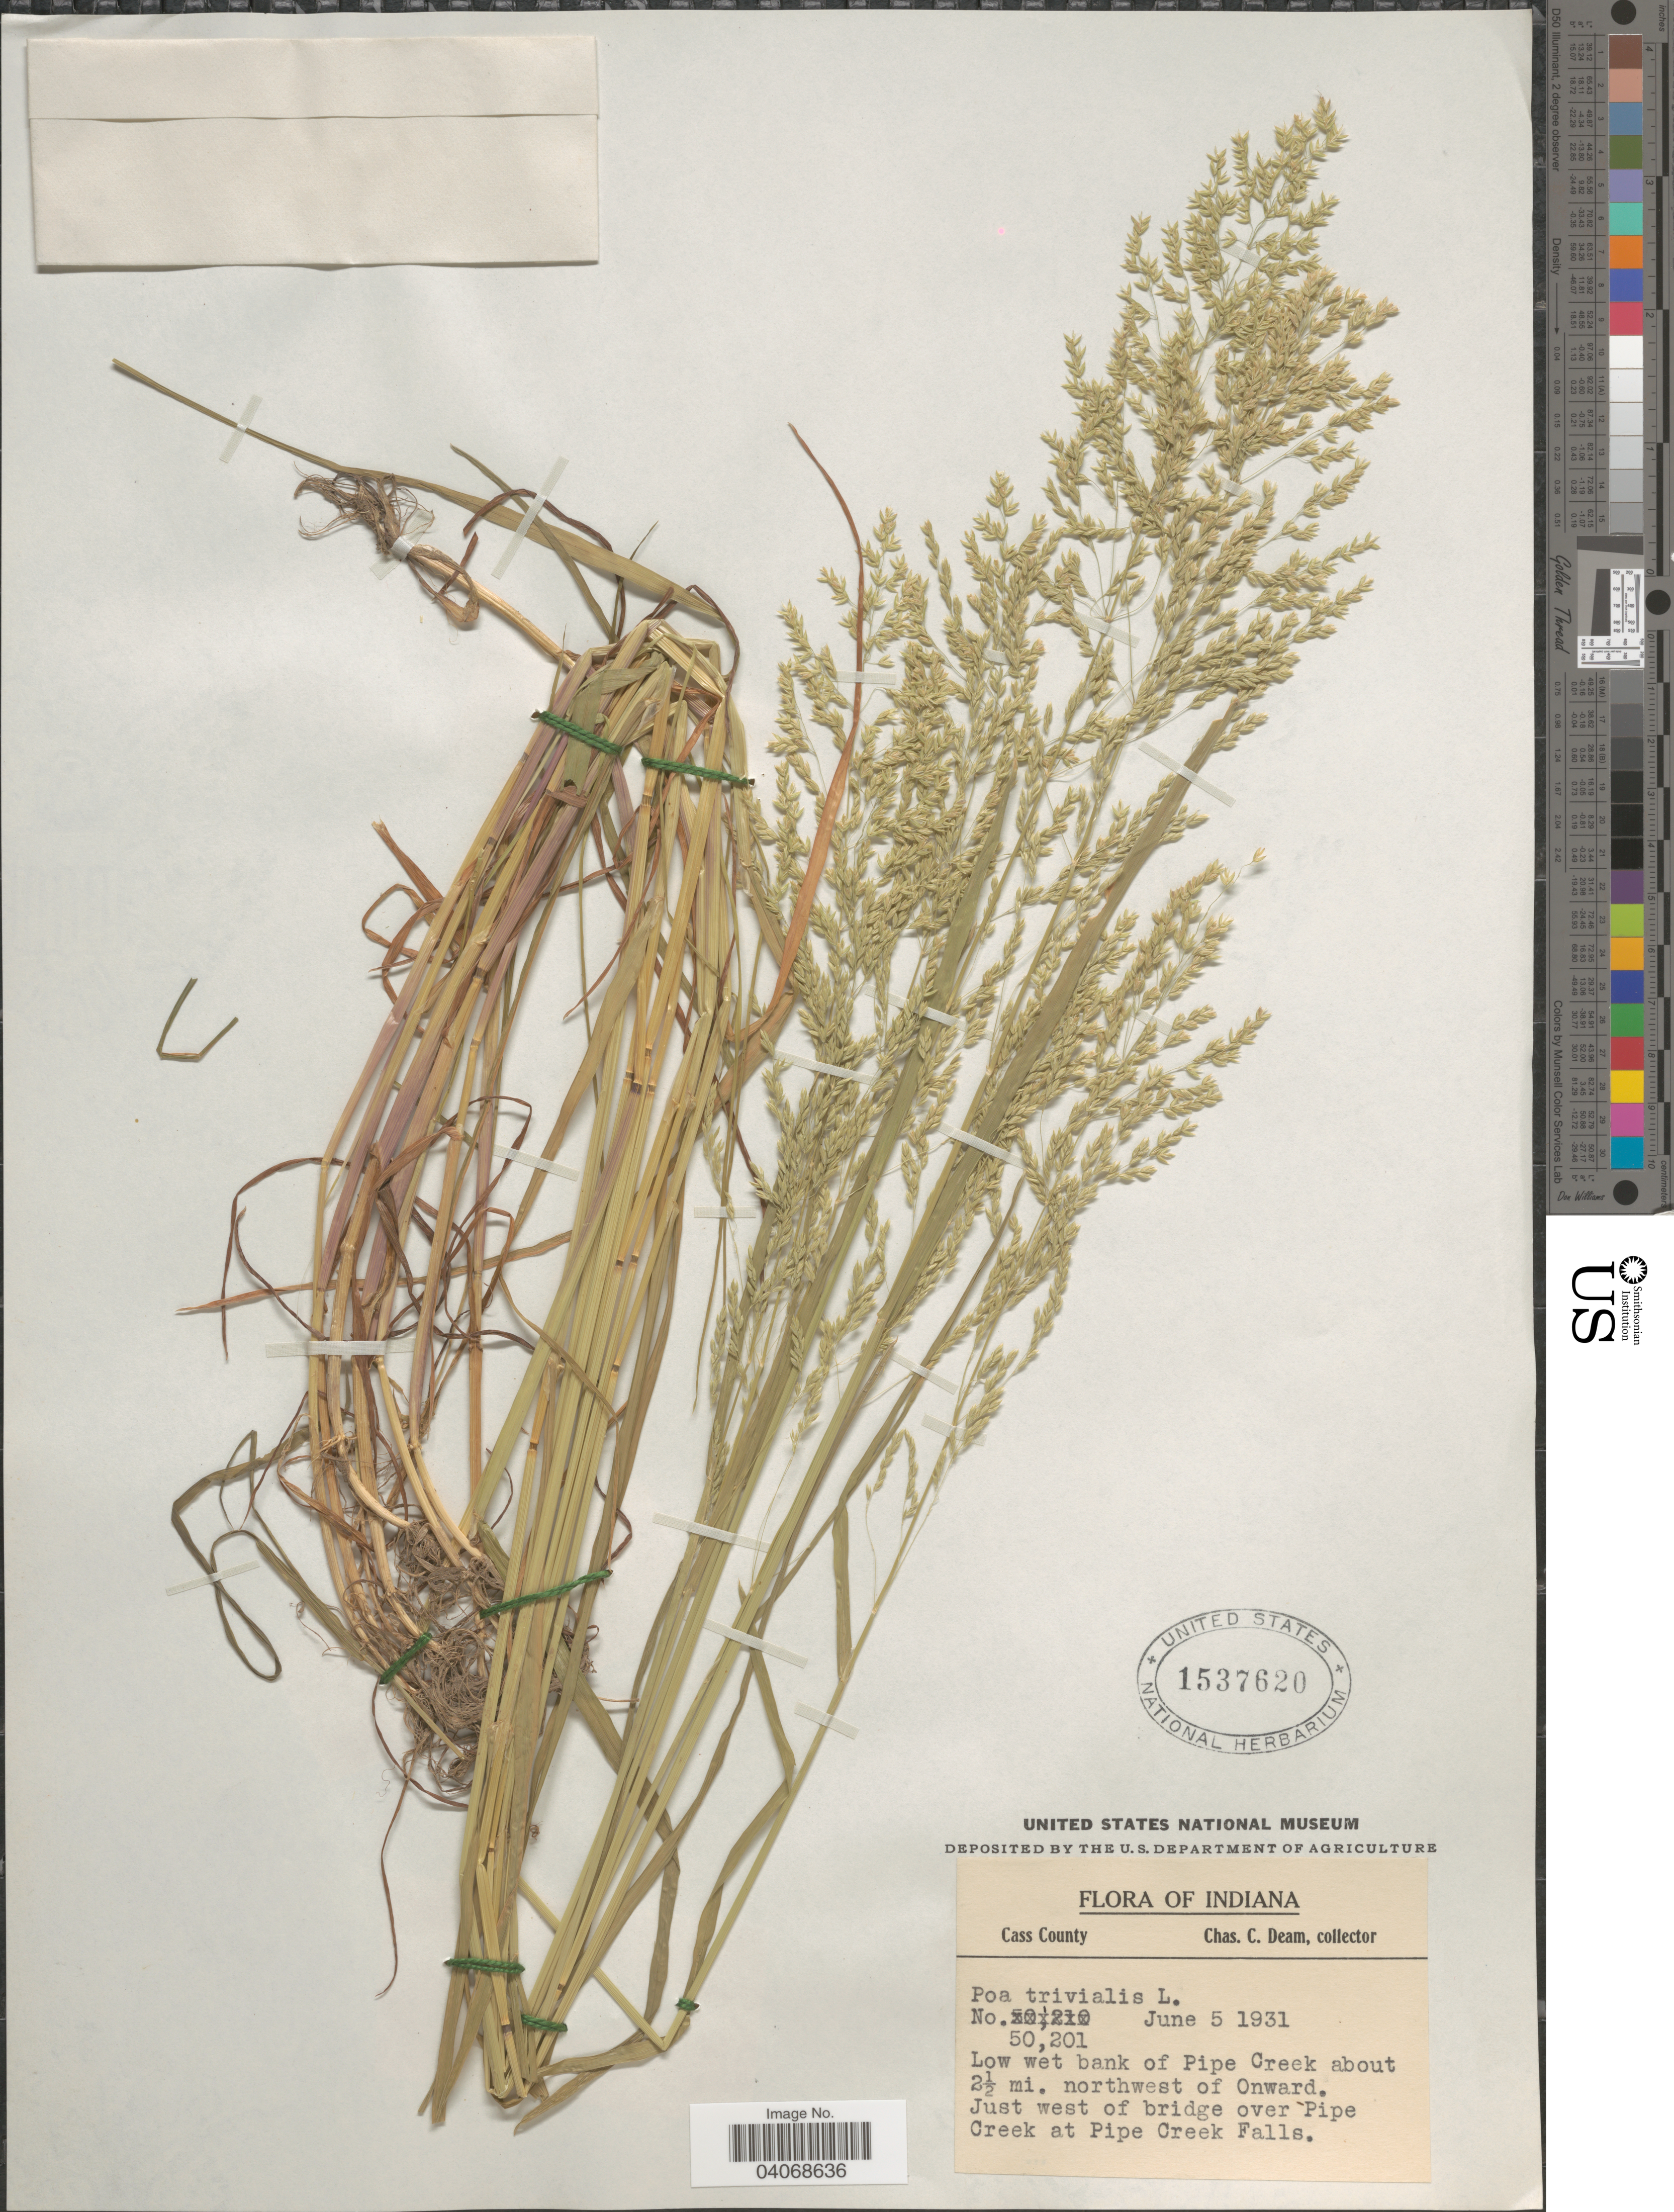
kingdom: Plantae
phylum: Tracheophyta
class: Liliopsida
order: Poales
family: Poaceae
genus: Poa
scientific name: Poa trivialis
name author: L.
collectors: C. C. Deam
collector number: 50201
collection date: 1931-06-05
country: United States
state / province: Indiana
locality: Cass County. Low wet bank of Pipe Creek about 2½ mi. northwest of Onward. Just west of bridge over Pipe Creek at Pipe Creek Falls.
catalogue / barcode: US 1537620